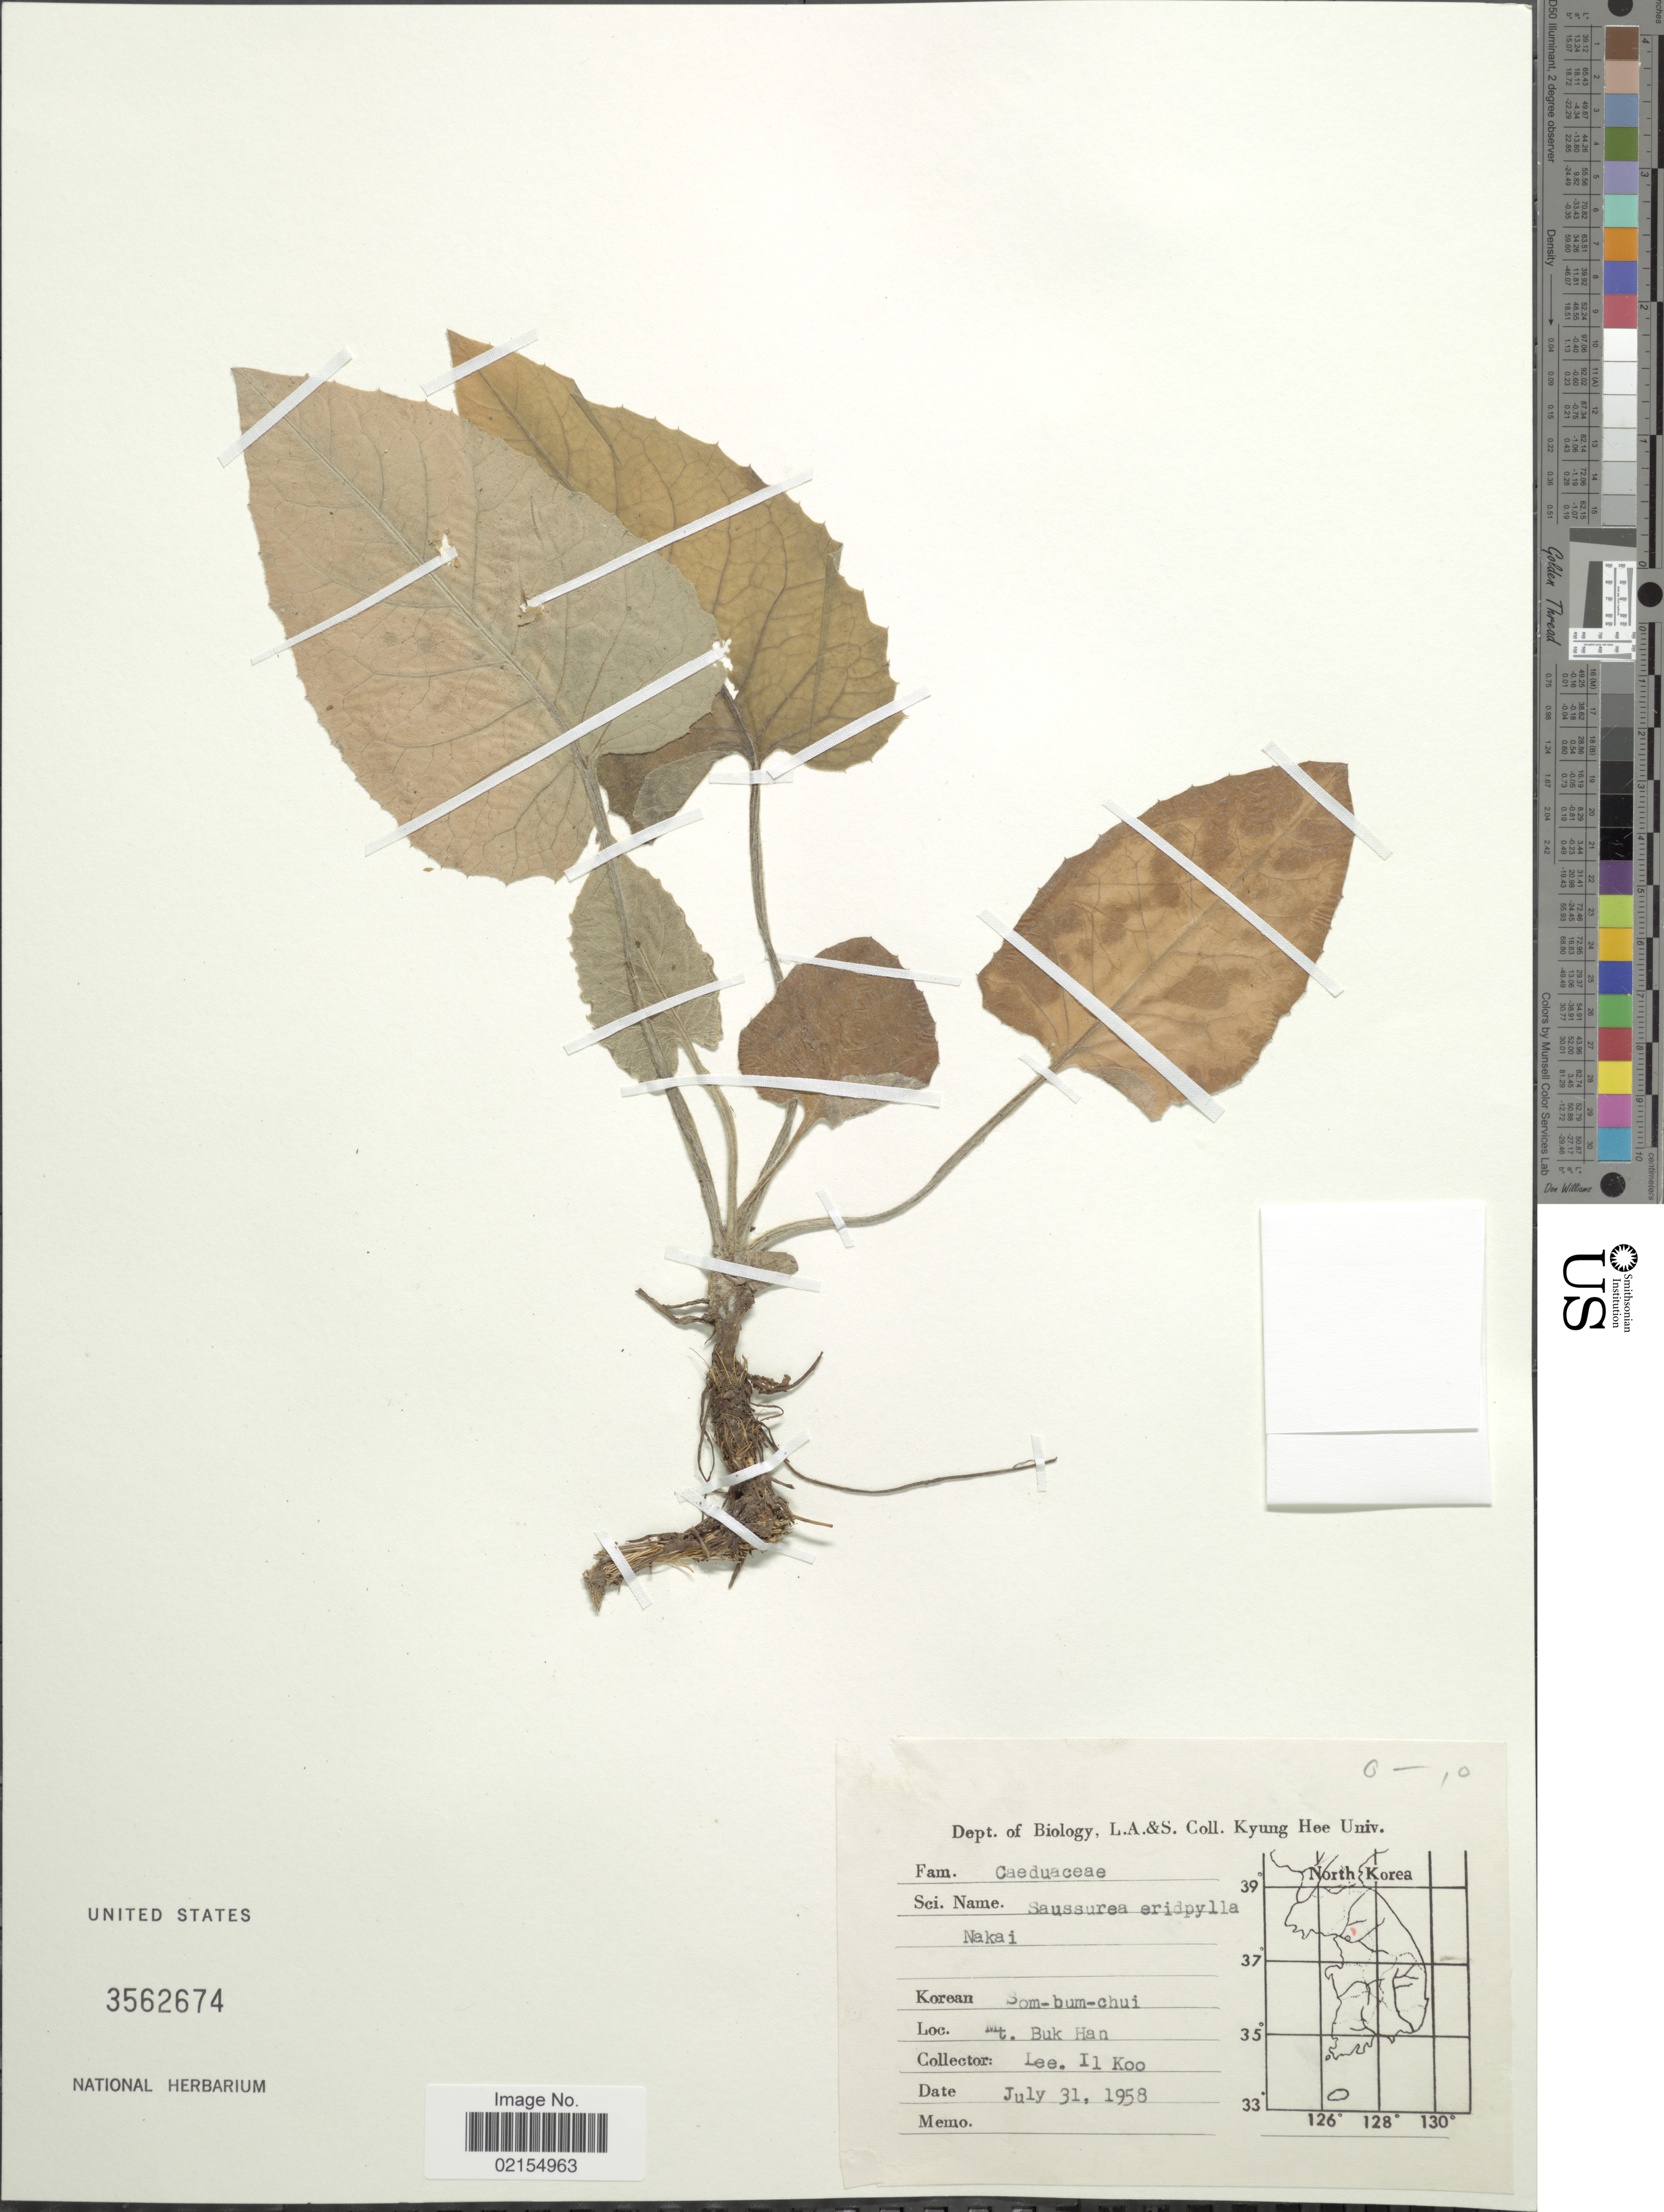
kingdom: Plantae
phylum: Tracheophyta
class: Magnoliopsida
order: Asterales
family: Asteraceae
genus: Saussurea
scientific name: Saussurea eriophylla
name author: Nakai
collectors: Il-Ko Lee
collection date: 1958-07-31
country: South Korea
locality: Mt. Buk Han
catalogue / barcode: US 3562674